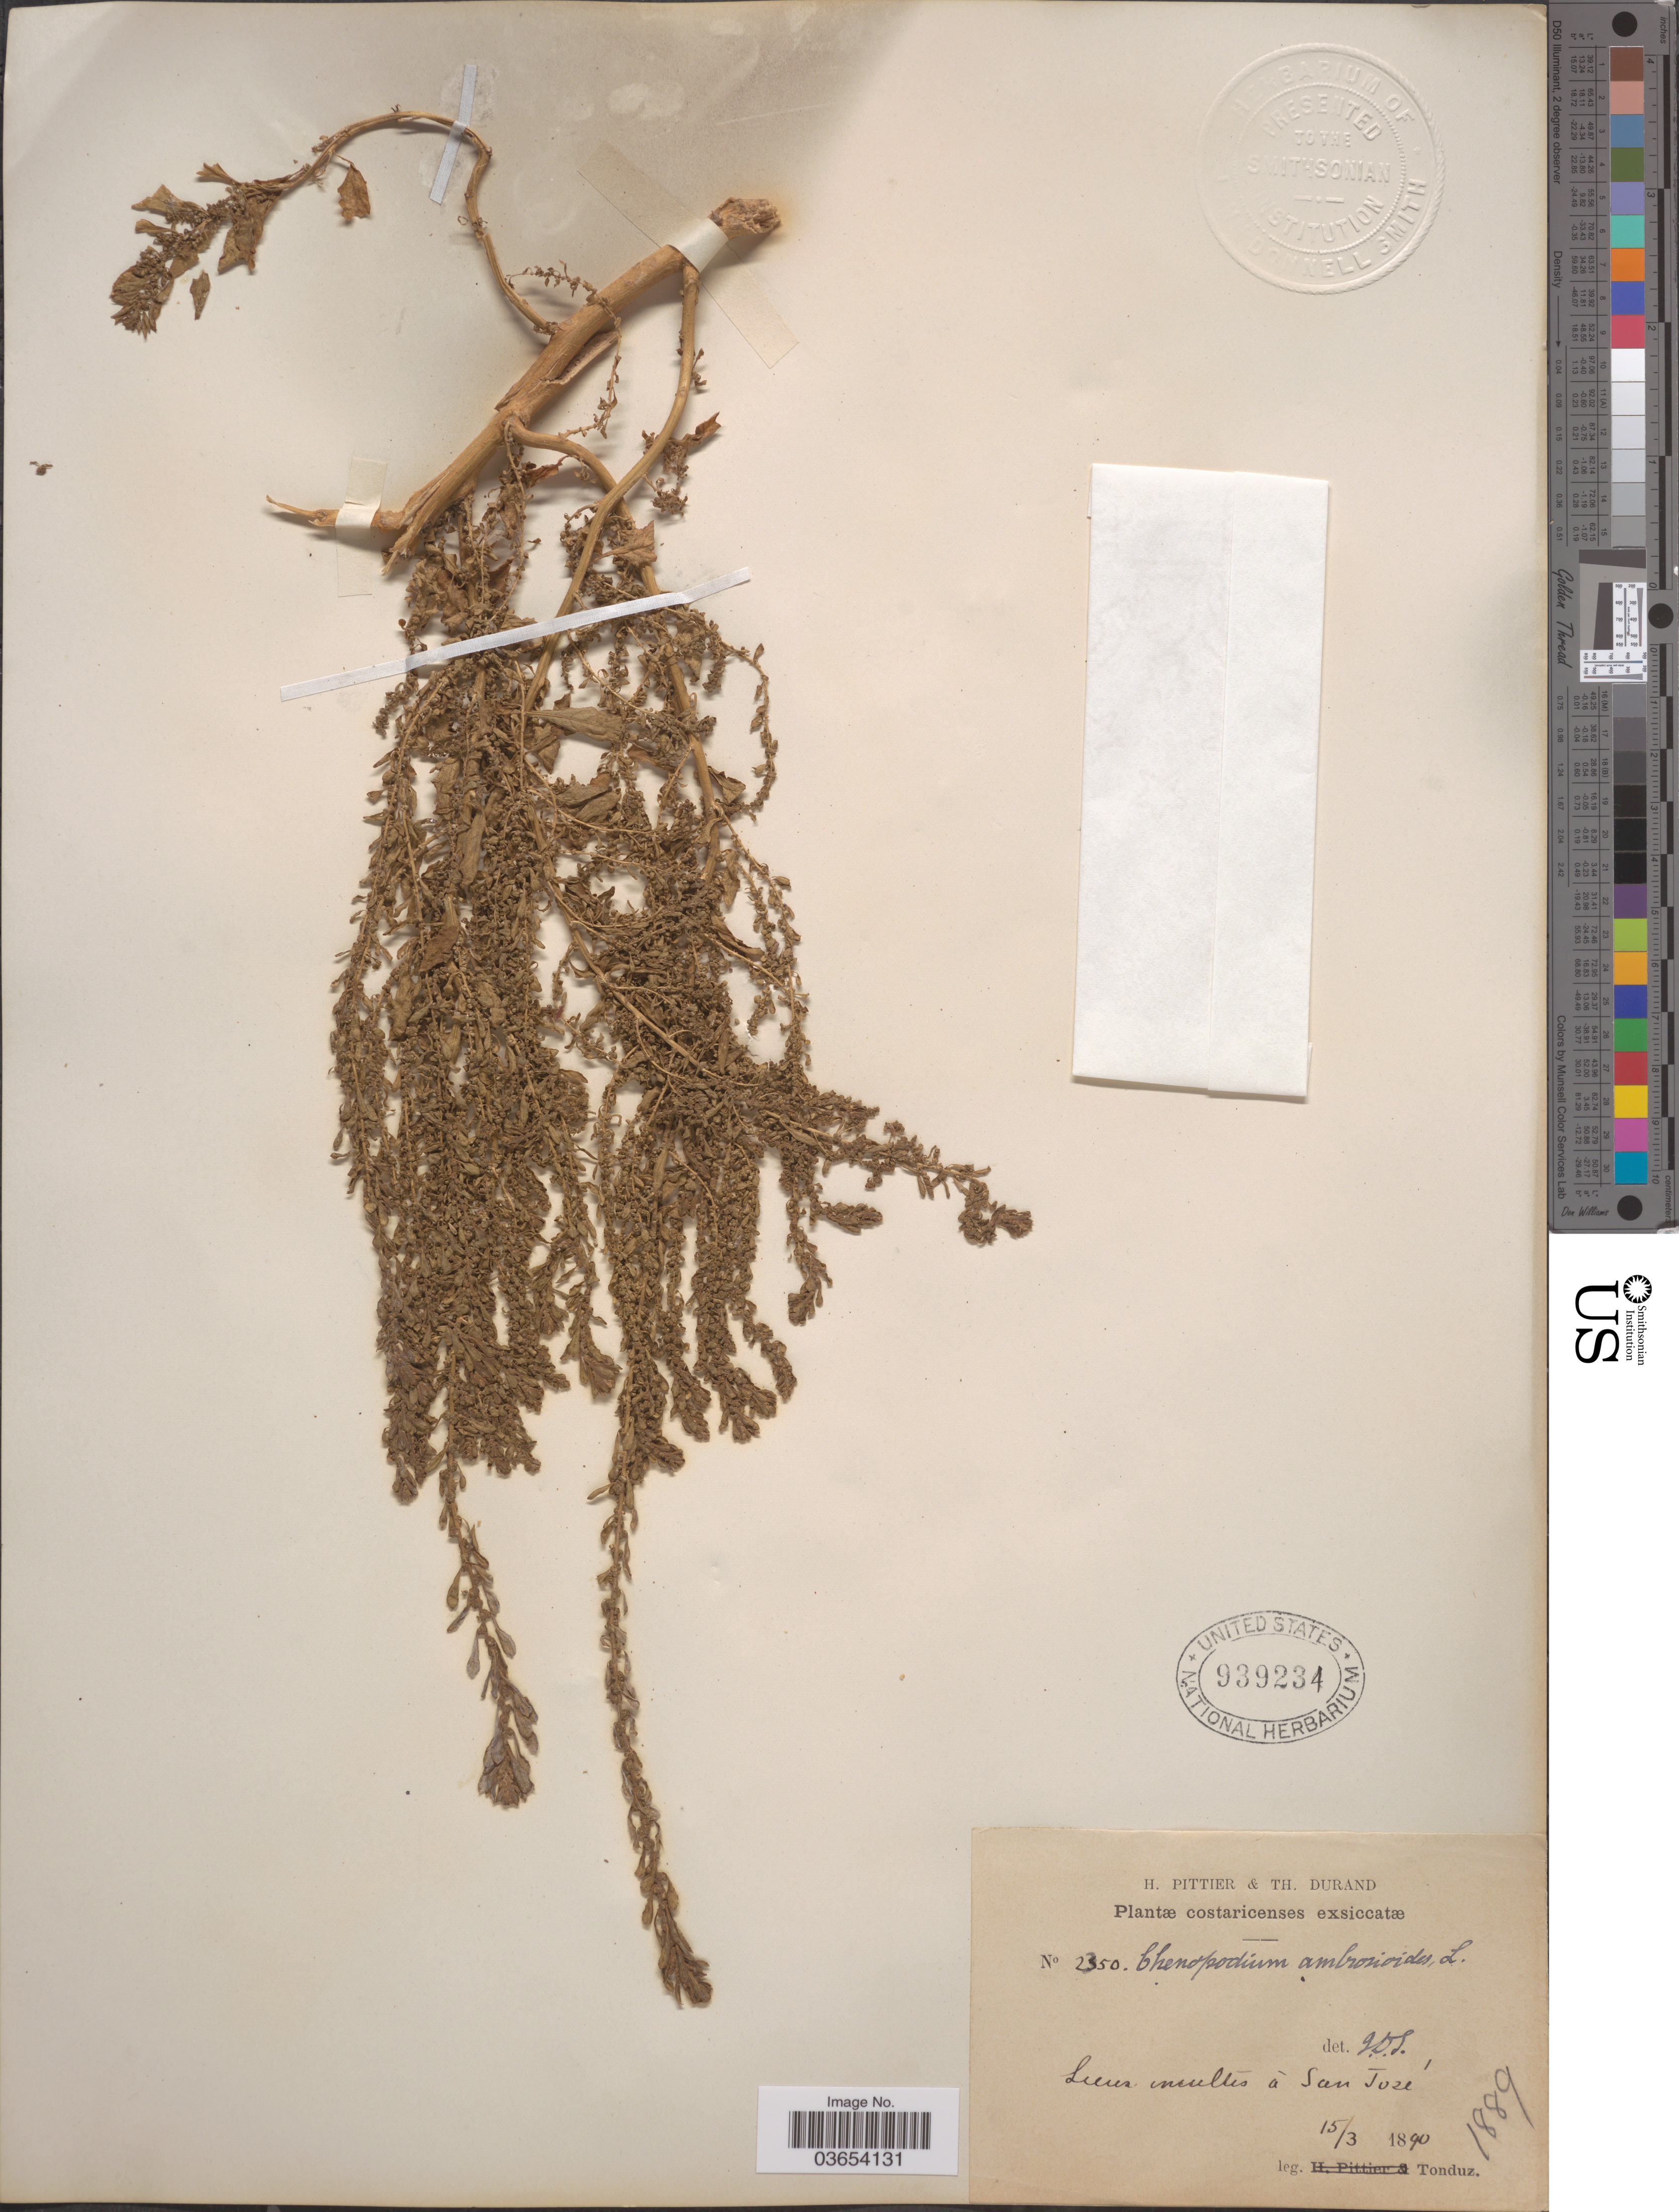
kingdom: Plantae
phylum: Tracheophyta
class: Magnoliopsida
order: Caryophyllales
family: Amaranthaceae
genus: Chenopodium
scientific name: Chenopodium ambrosioides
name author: L.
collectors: Tonduz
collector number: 2350*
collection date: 1890-03-15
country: Costa Rica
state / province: San José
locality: Lieux incultés á San José.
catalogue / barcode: US 939234